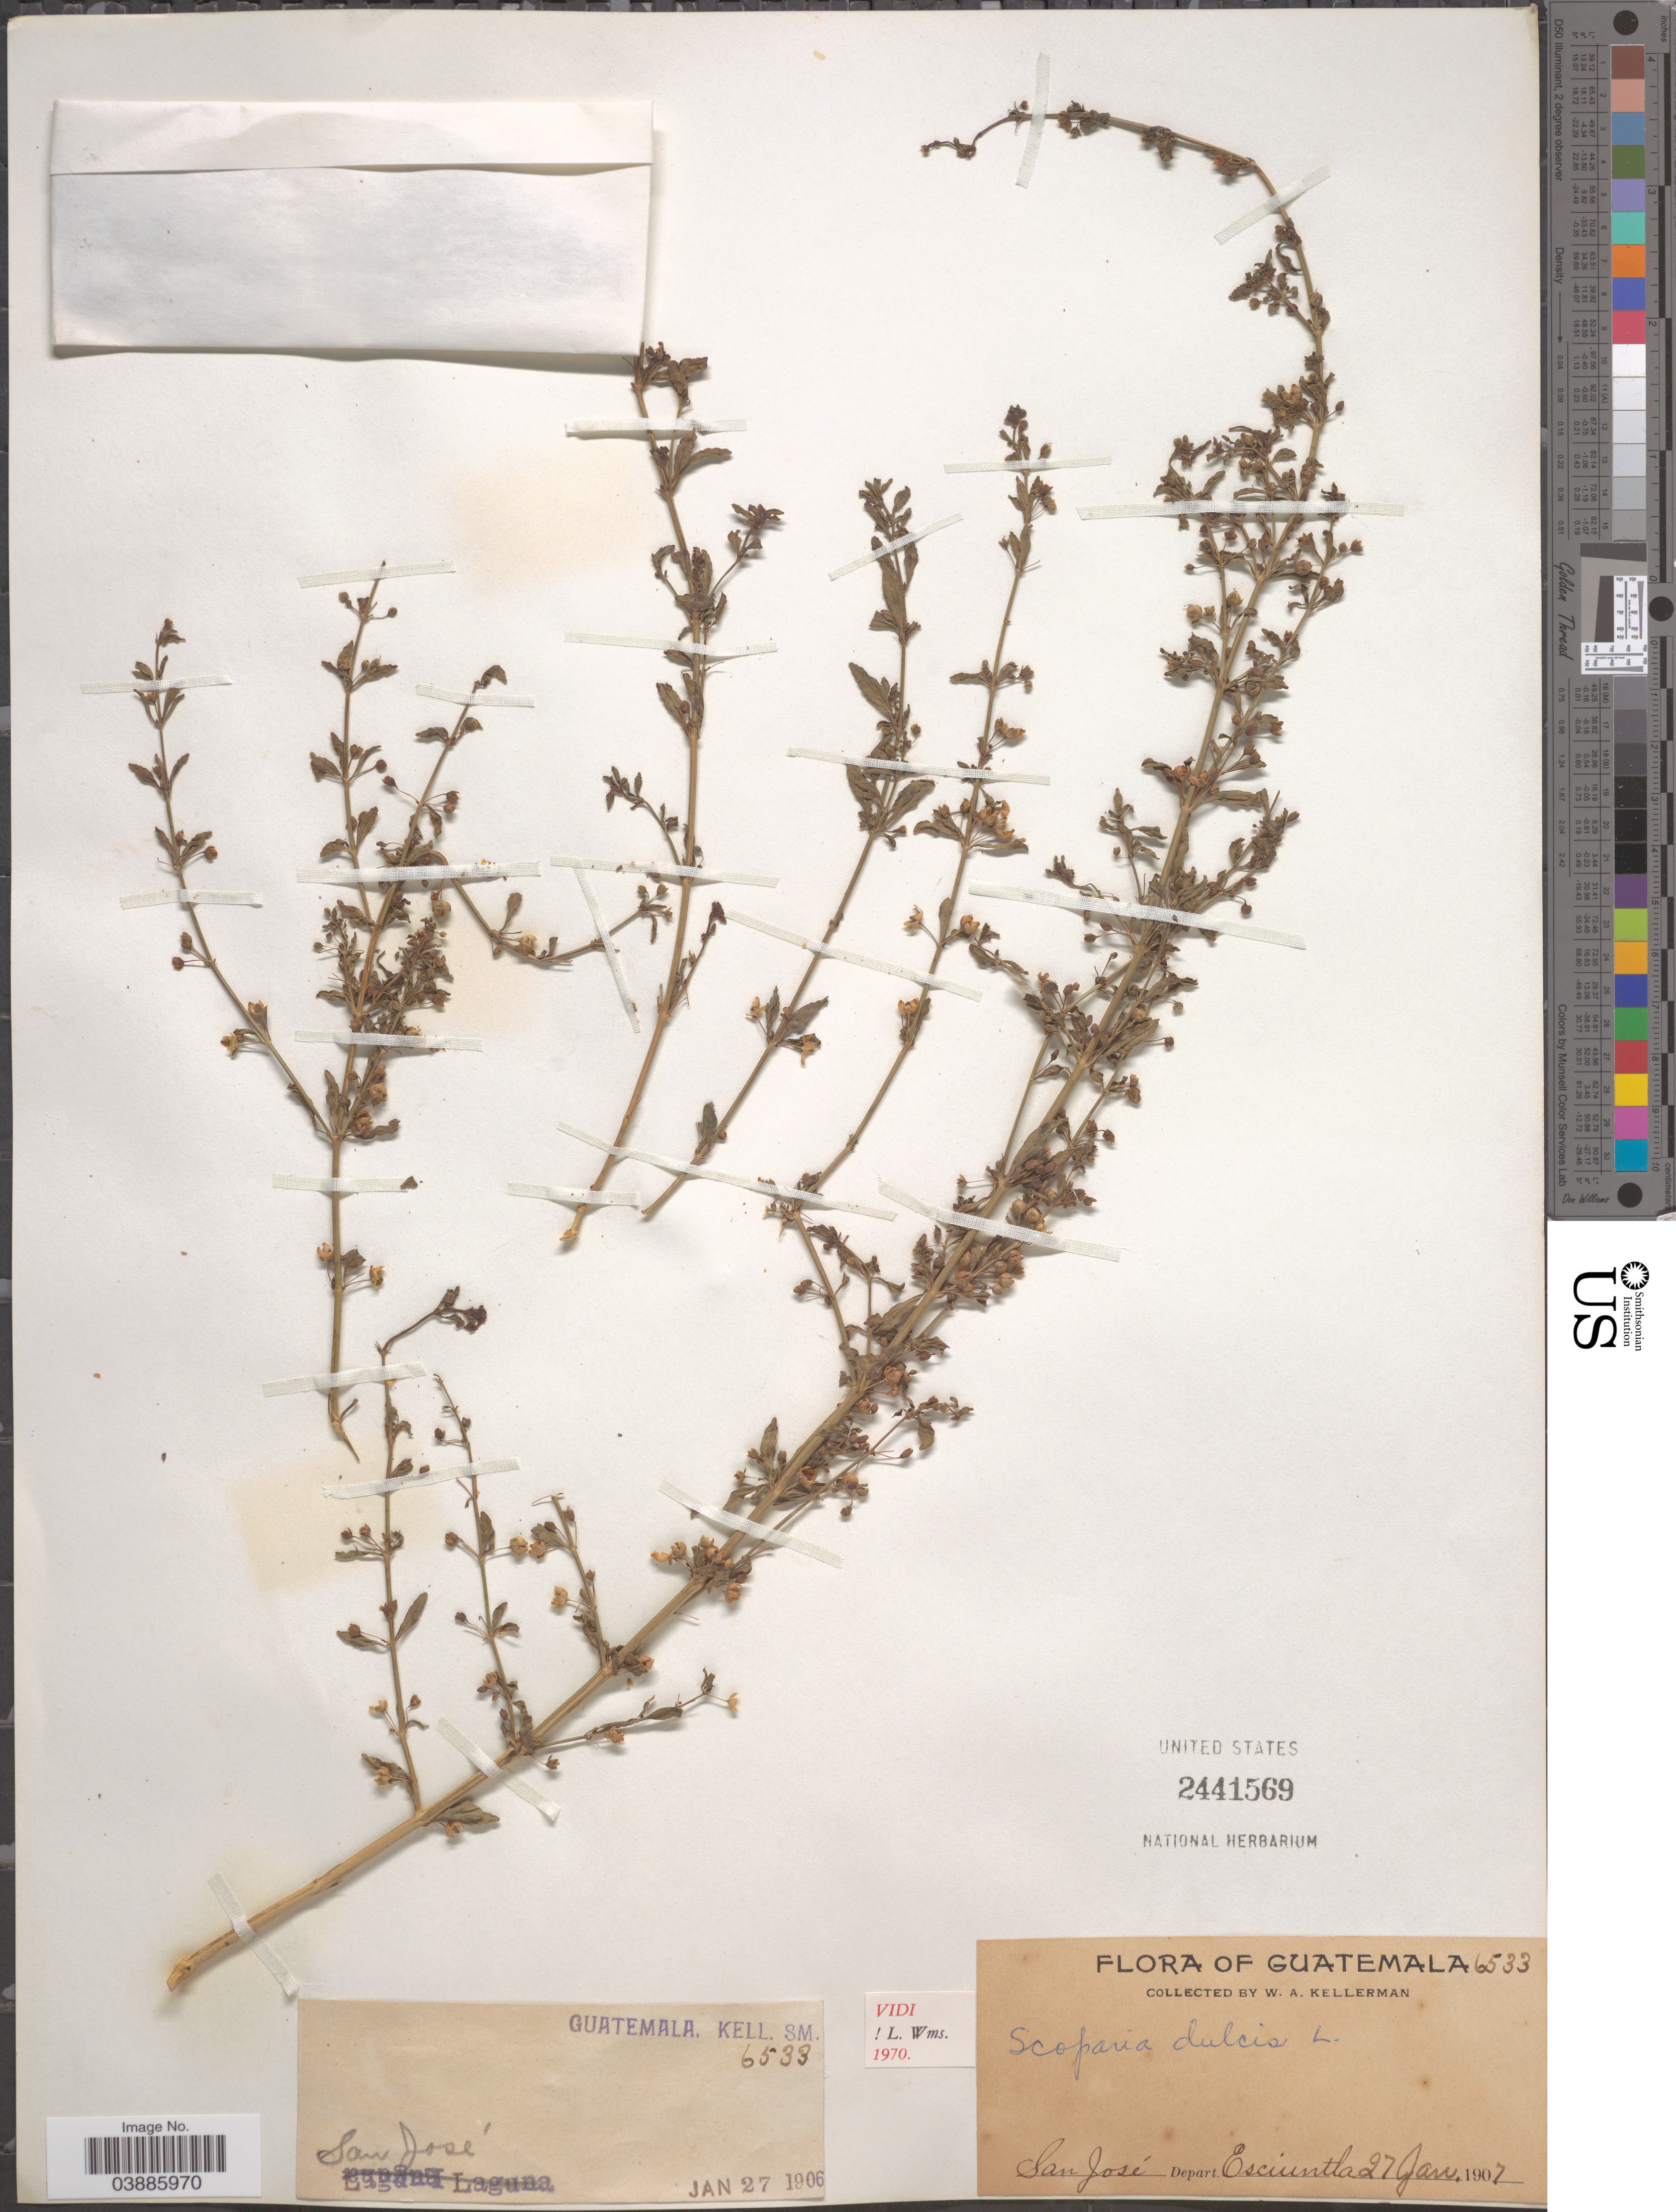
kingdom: Plantae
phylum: Tracheophyta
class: Magnoliopsida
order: Lamiales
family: Plantaginaceae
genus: Scoparia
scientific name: Scoparia dulcis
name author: L.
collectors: W. Kellerman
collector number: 6533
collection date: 1907-01-27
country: Guatemala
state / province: Escuintla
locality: San José. Depart. Escuintla.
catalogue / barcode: US 2441569